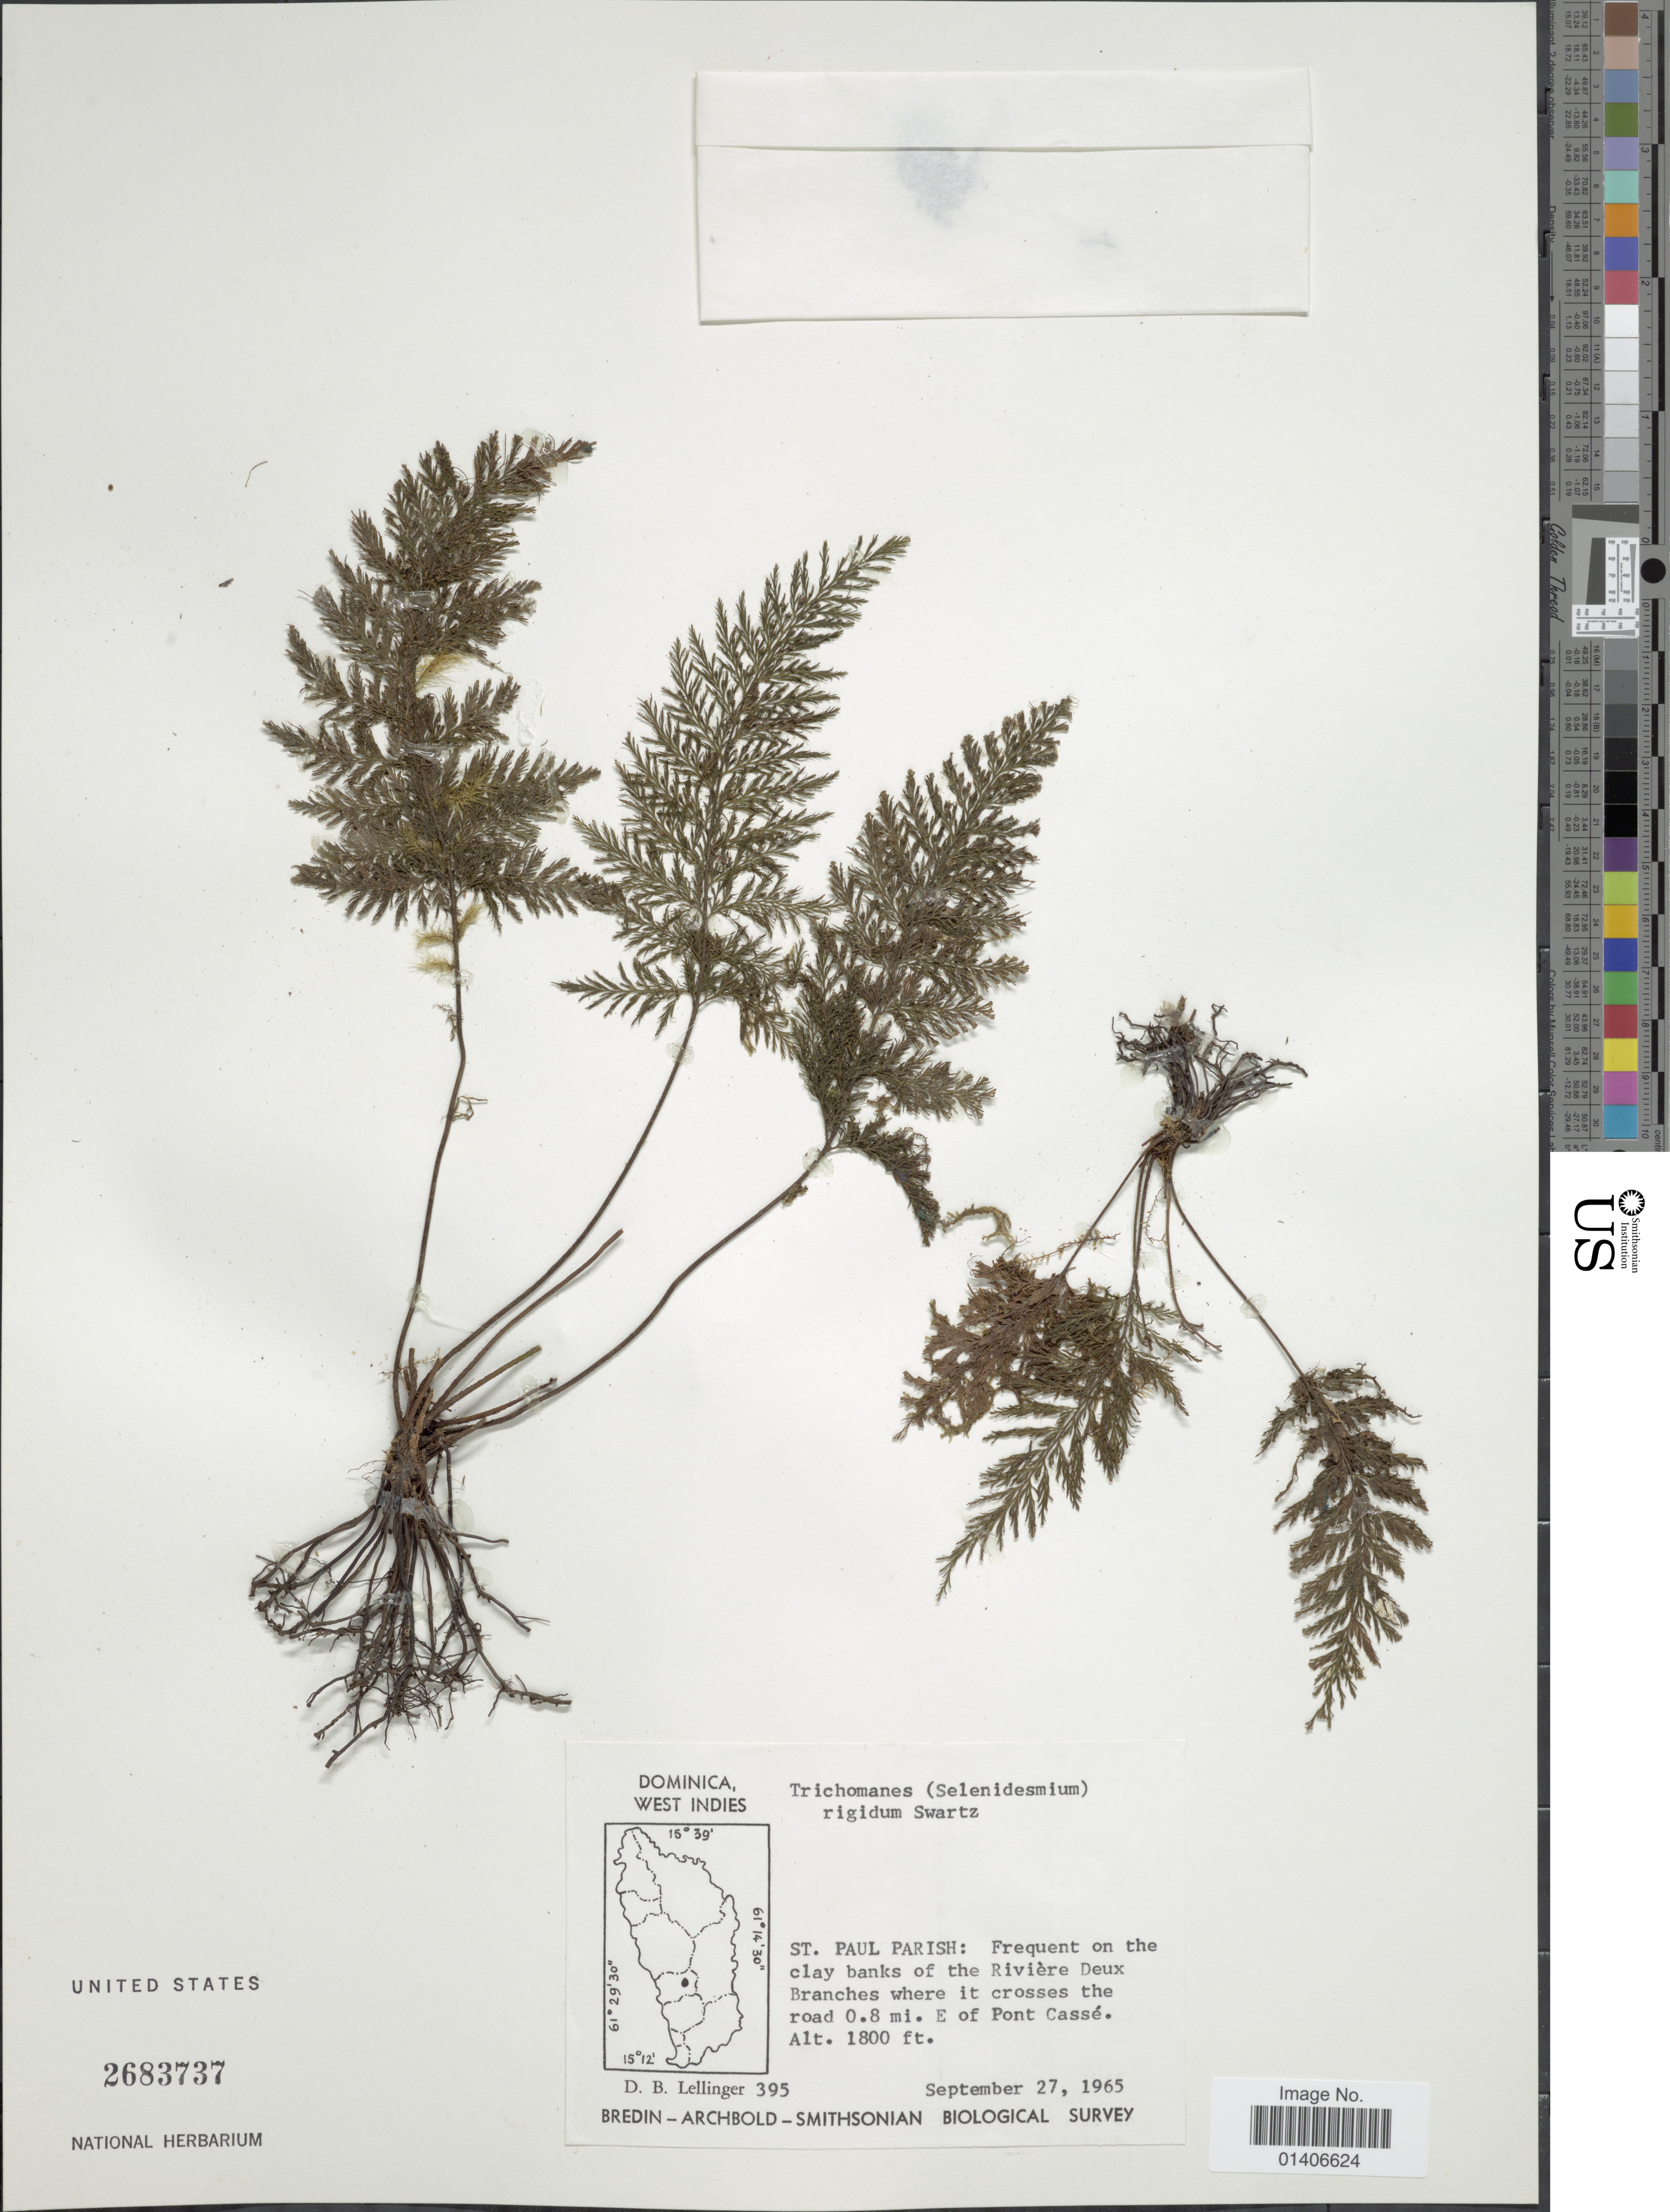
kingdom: Plantae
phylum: Tracheophyta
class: Polypodiopsida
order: Hymenophyllales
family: Hymenophyllaceae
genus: Abrodictyum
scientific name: Abrodictyum rigidum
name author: (Sw.) Ebihara & Dubuisson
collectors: D. B. Lellinger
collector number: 395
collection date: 1965-09-27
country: Dominica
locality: St Paul Parish: Frequent on the clay banks of the Rivière Deux Branches where it crosses the road 0.8 mi. E of Pont Cassé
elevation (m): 549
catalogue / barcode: US 2683737